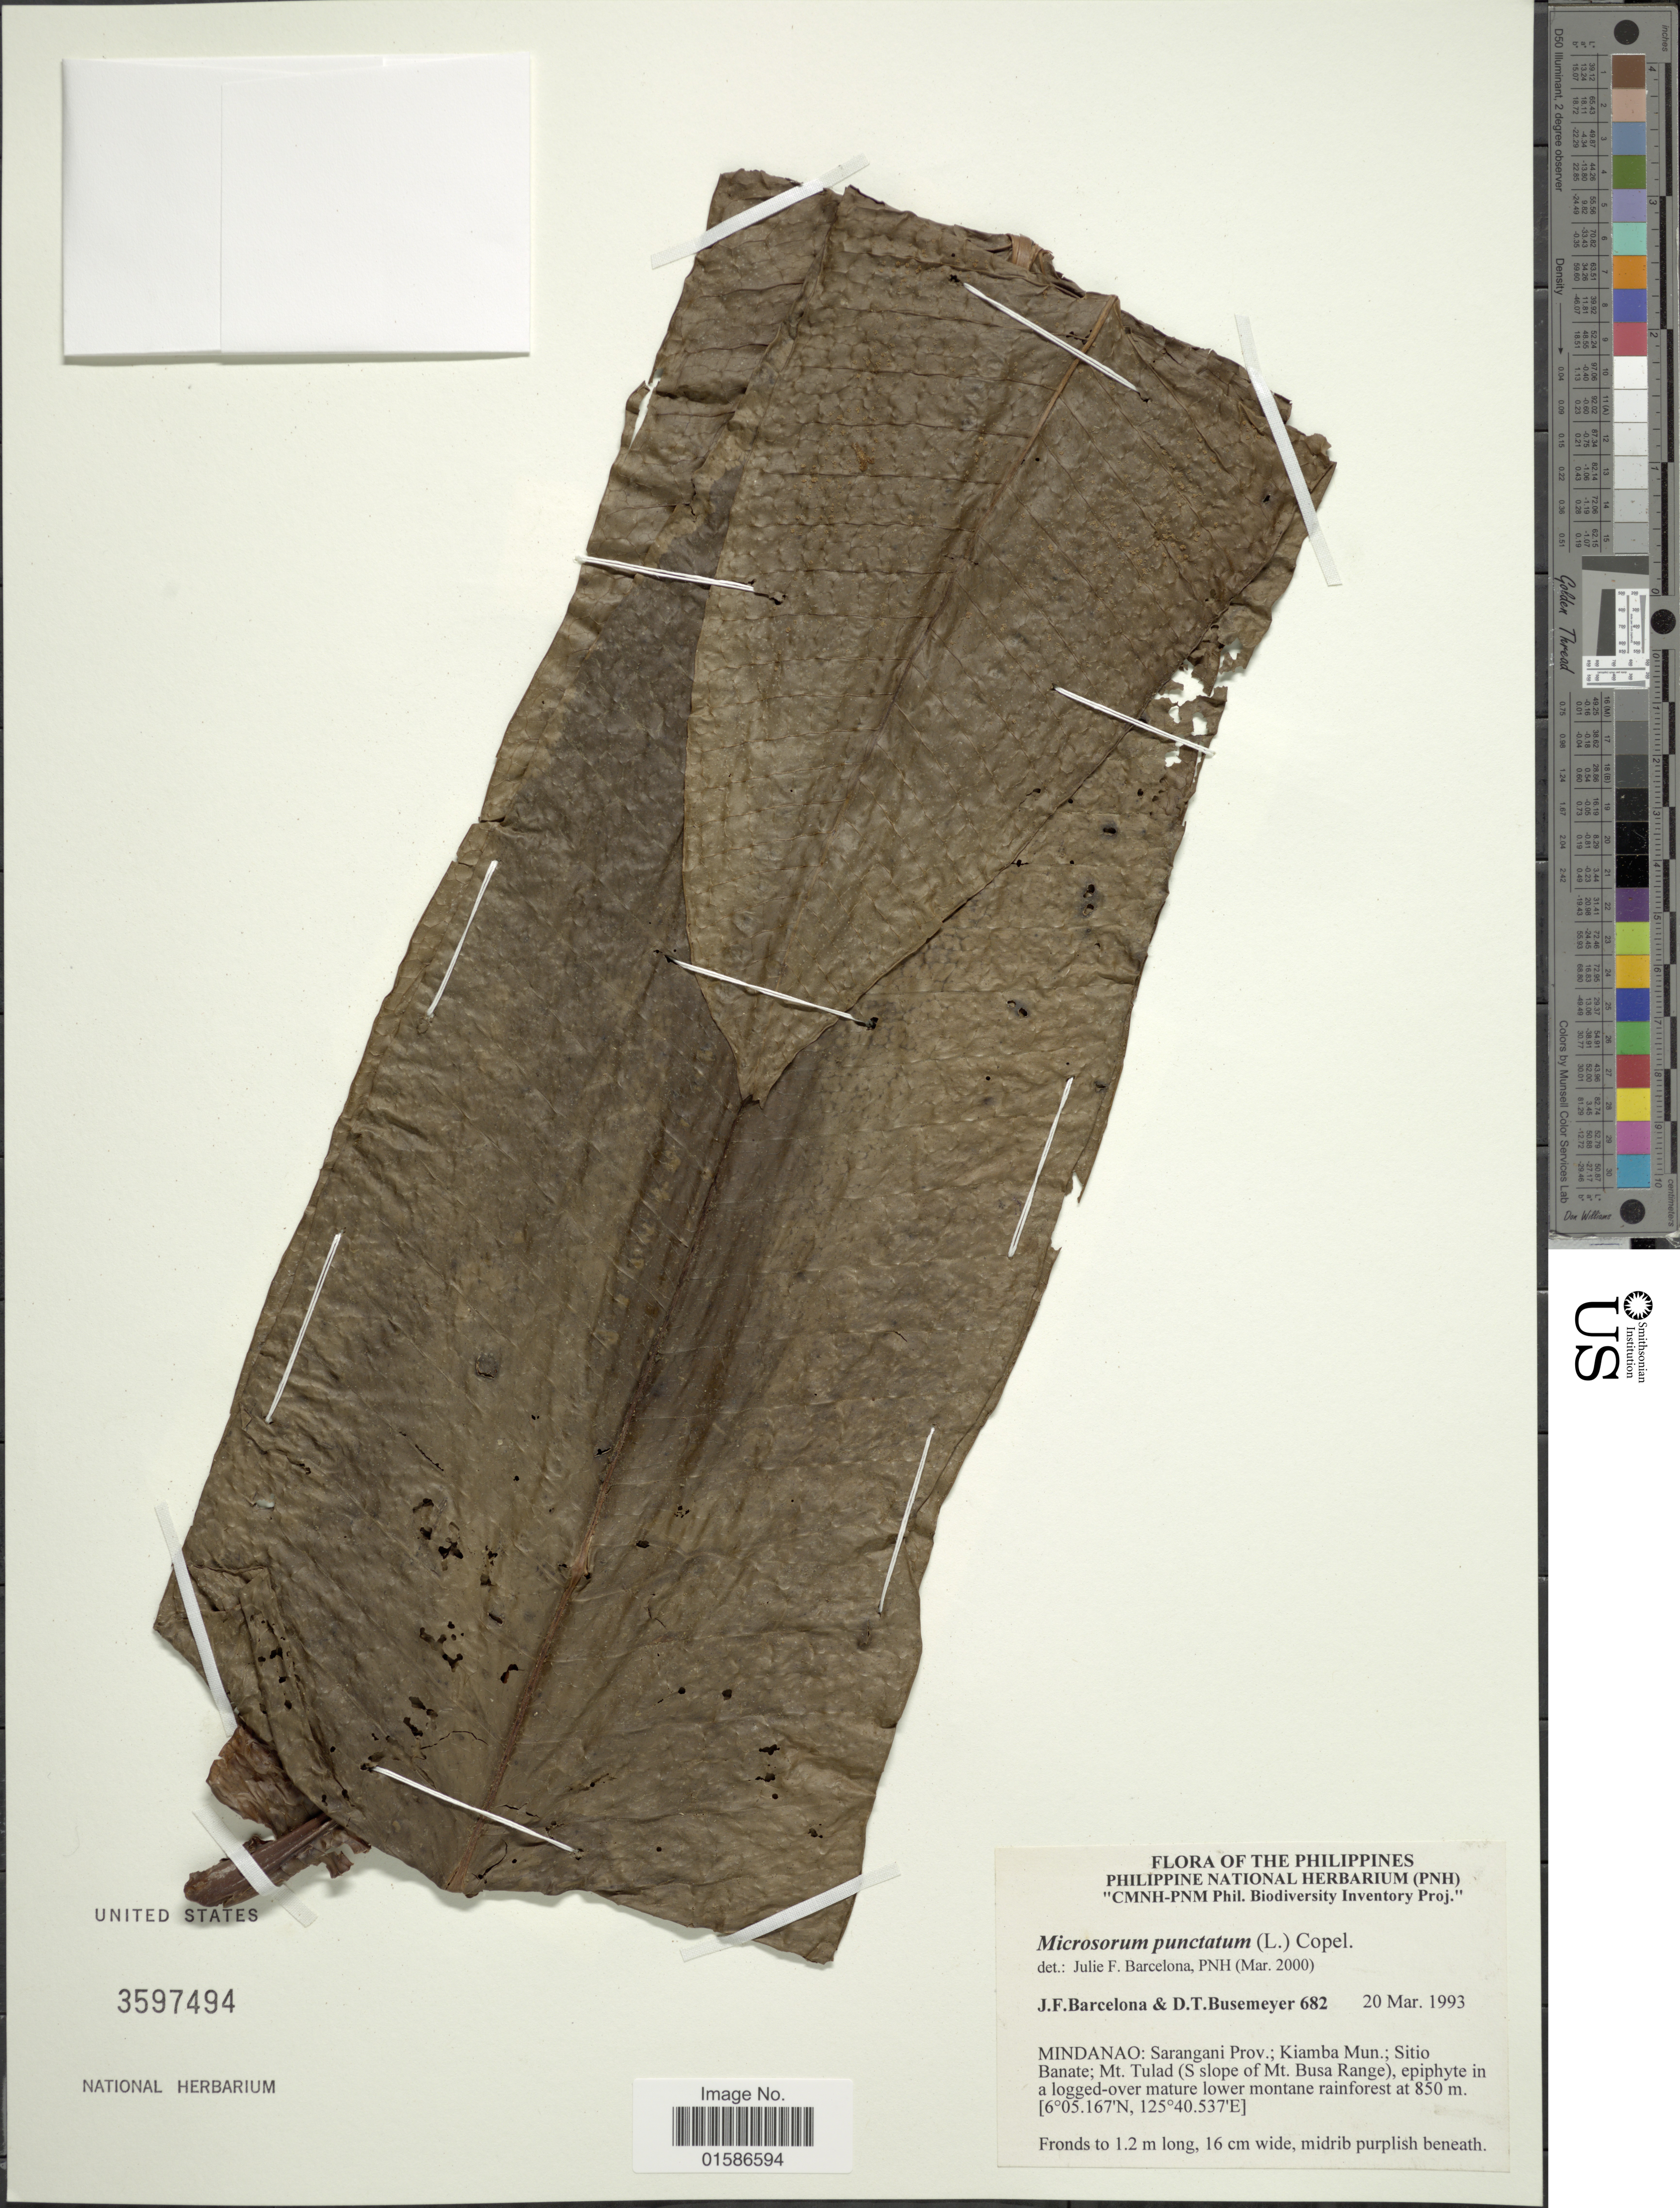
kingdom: Plantae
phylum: Tracheophyta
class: Polypodiopsida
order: Polypodiales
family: Polypodiaceae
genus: Microsorum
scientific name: Microsorum punctatum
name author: (L.) Copel.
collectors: J. F. Barcelona & D. Busemeyer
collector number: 682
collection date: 1993-03-20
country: Philippines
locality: Mindanao: Sarangani Prov.; Kiamba Mun; Sitio Banate; Mt Tulad (S slope of Mt Busa Range)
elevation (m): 850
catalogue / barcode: US 3597494